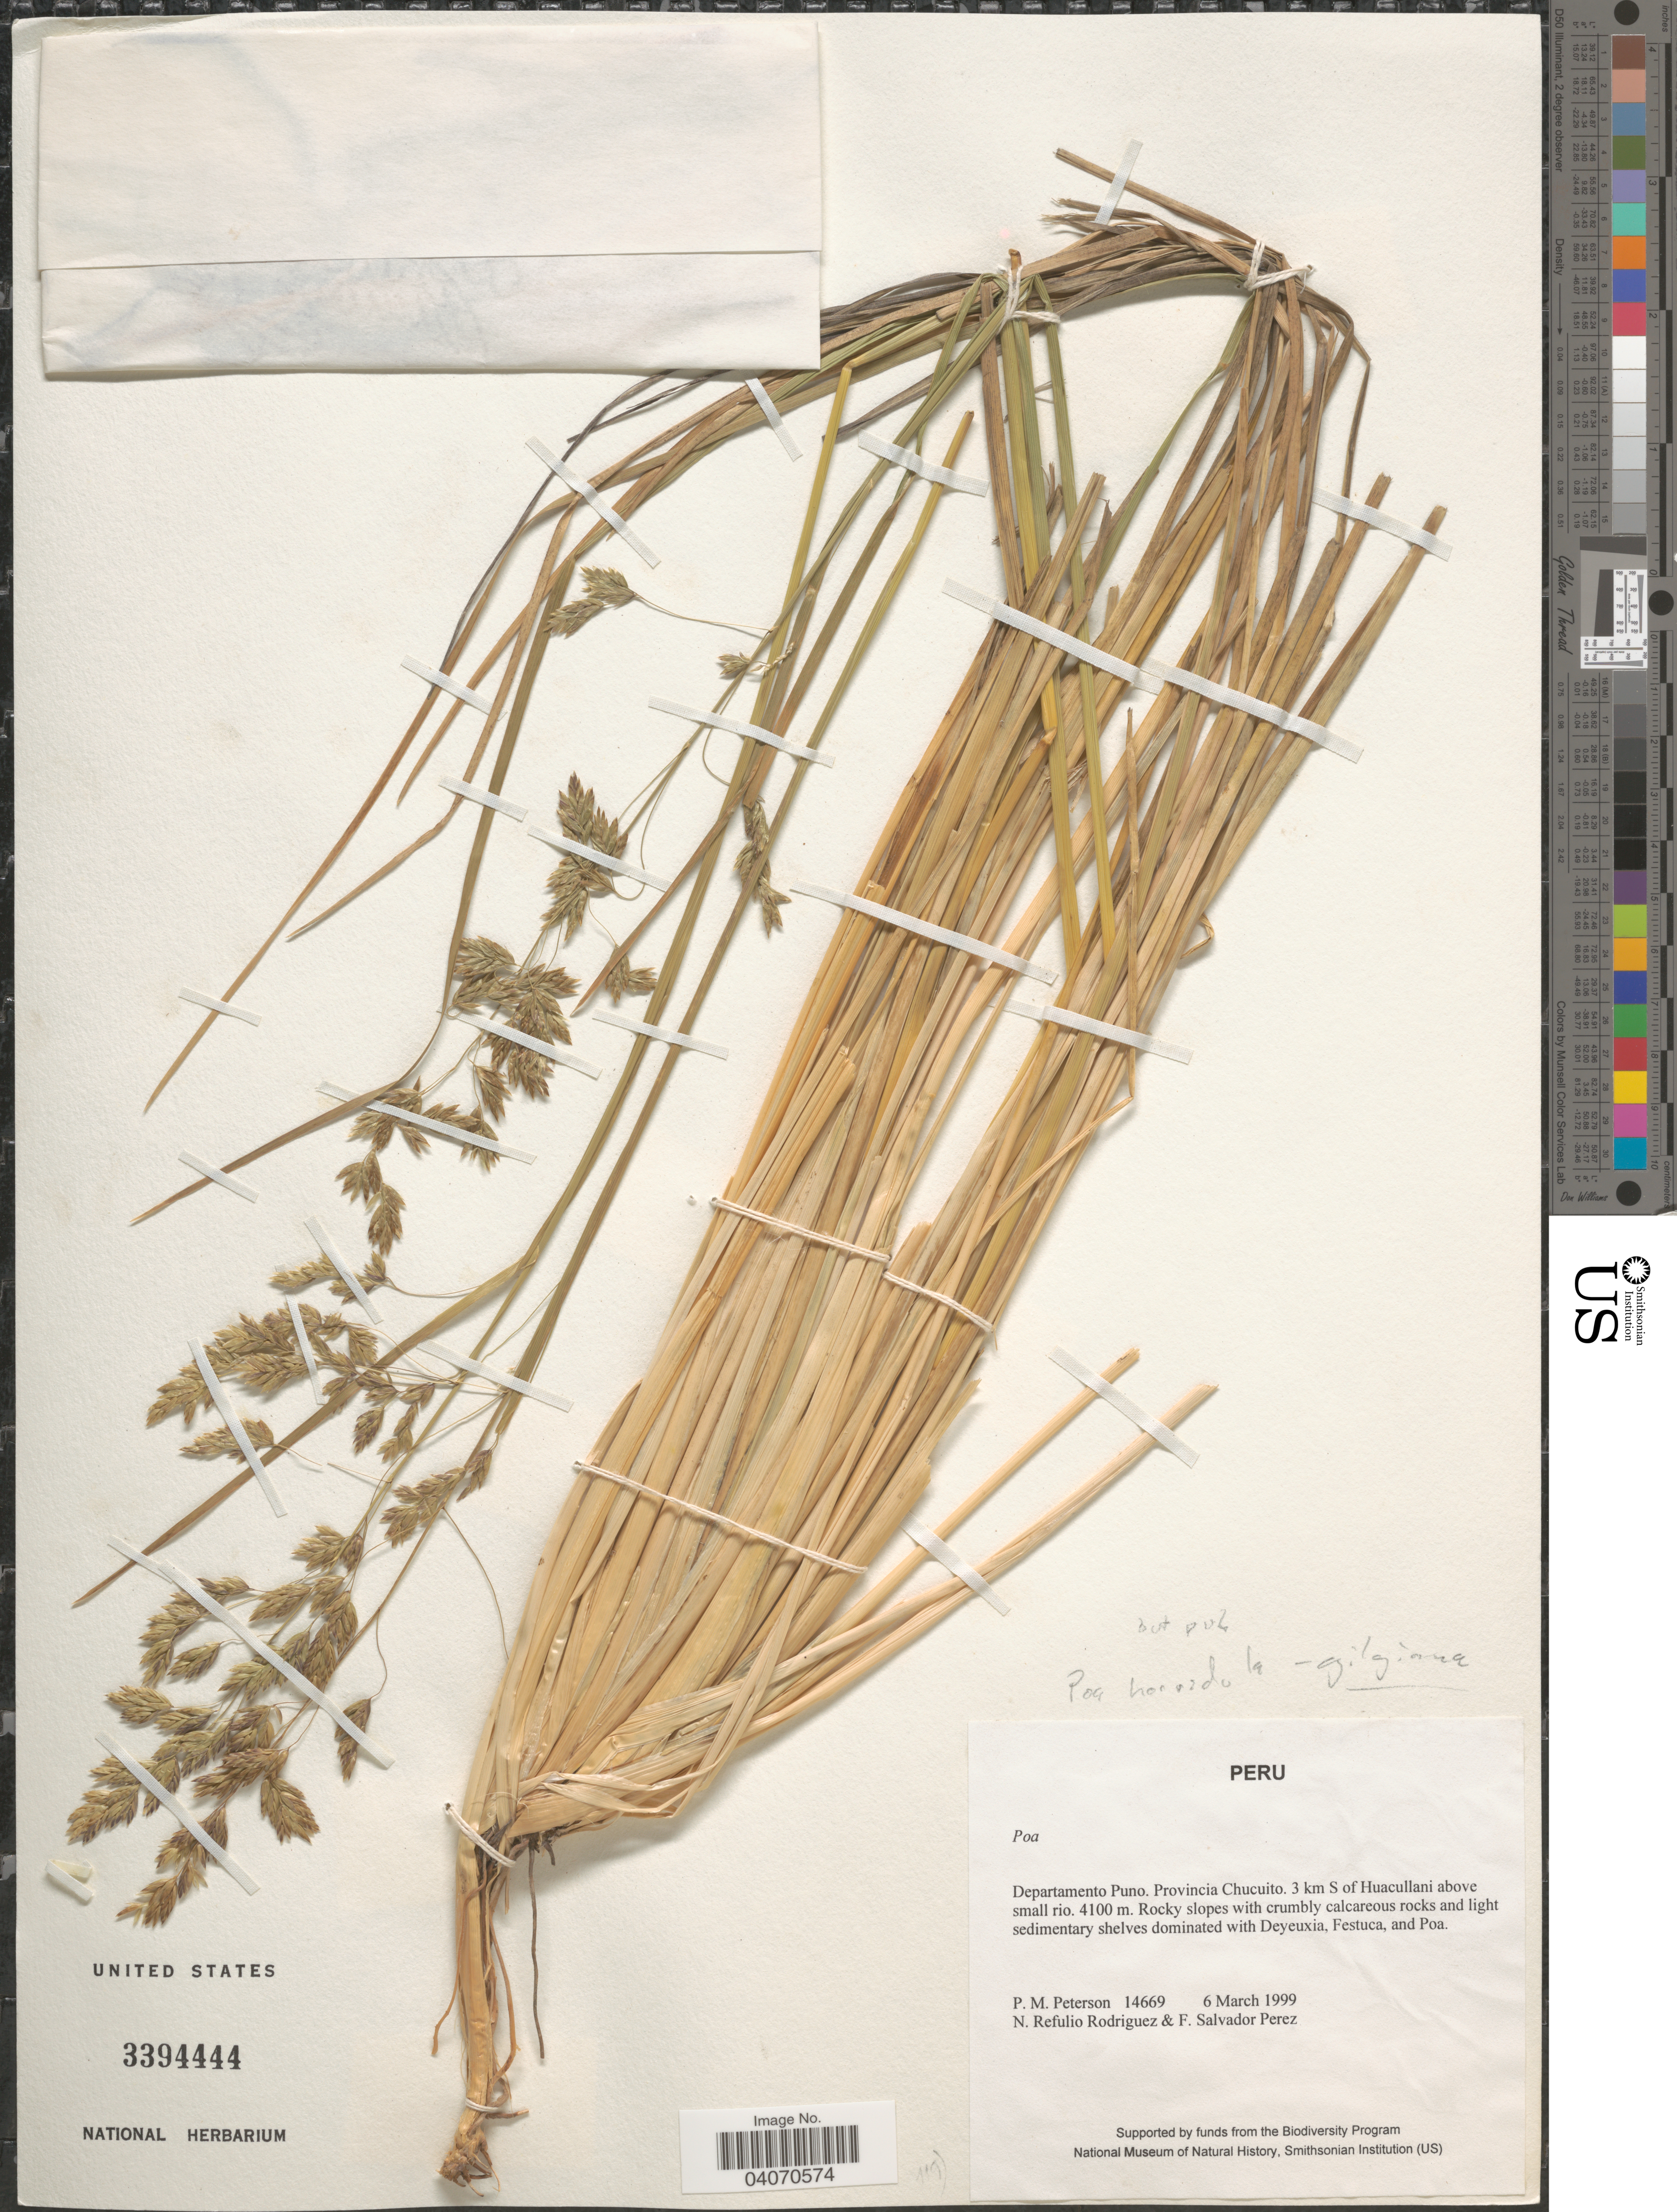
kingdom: Plantae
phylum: Tracheophyta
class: Liliopsida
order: Poales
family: Poaceae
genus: Poa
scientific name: Poa gilgiana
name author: Pilg.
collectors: P. M. Peterson, N. Refulio-Rodríguez & F. Salvador Perez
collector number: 14669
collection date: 1999-03-06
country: Peru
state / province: Puno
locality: Departamento Puno. Provincia Chucuito. 3 km S of Huacullani above small rio.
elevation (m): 4100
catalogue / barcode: US 3394444